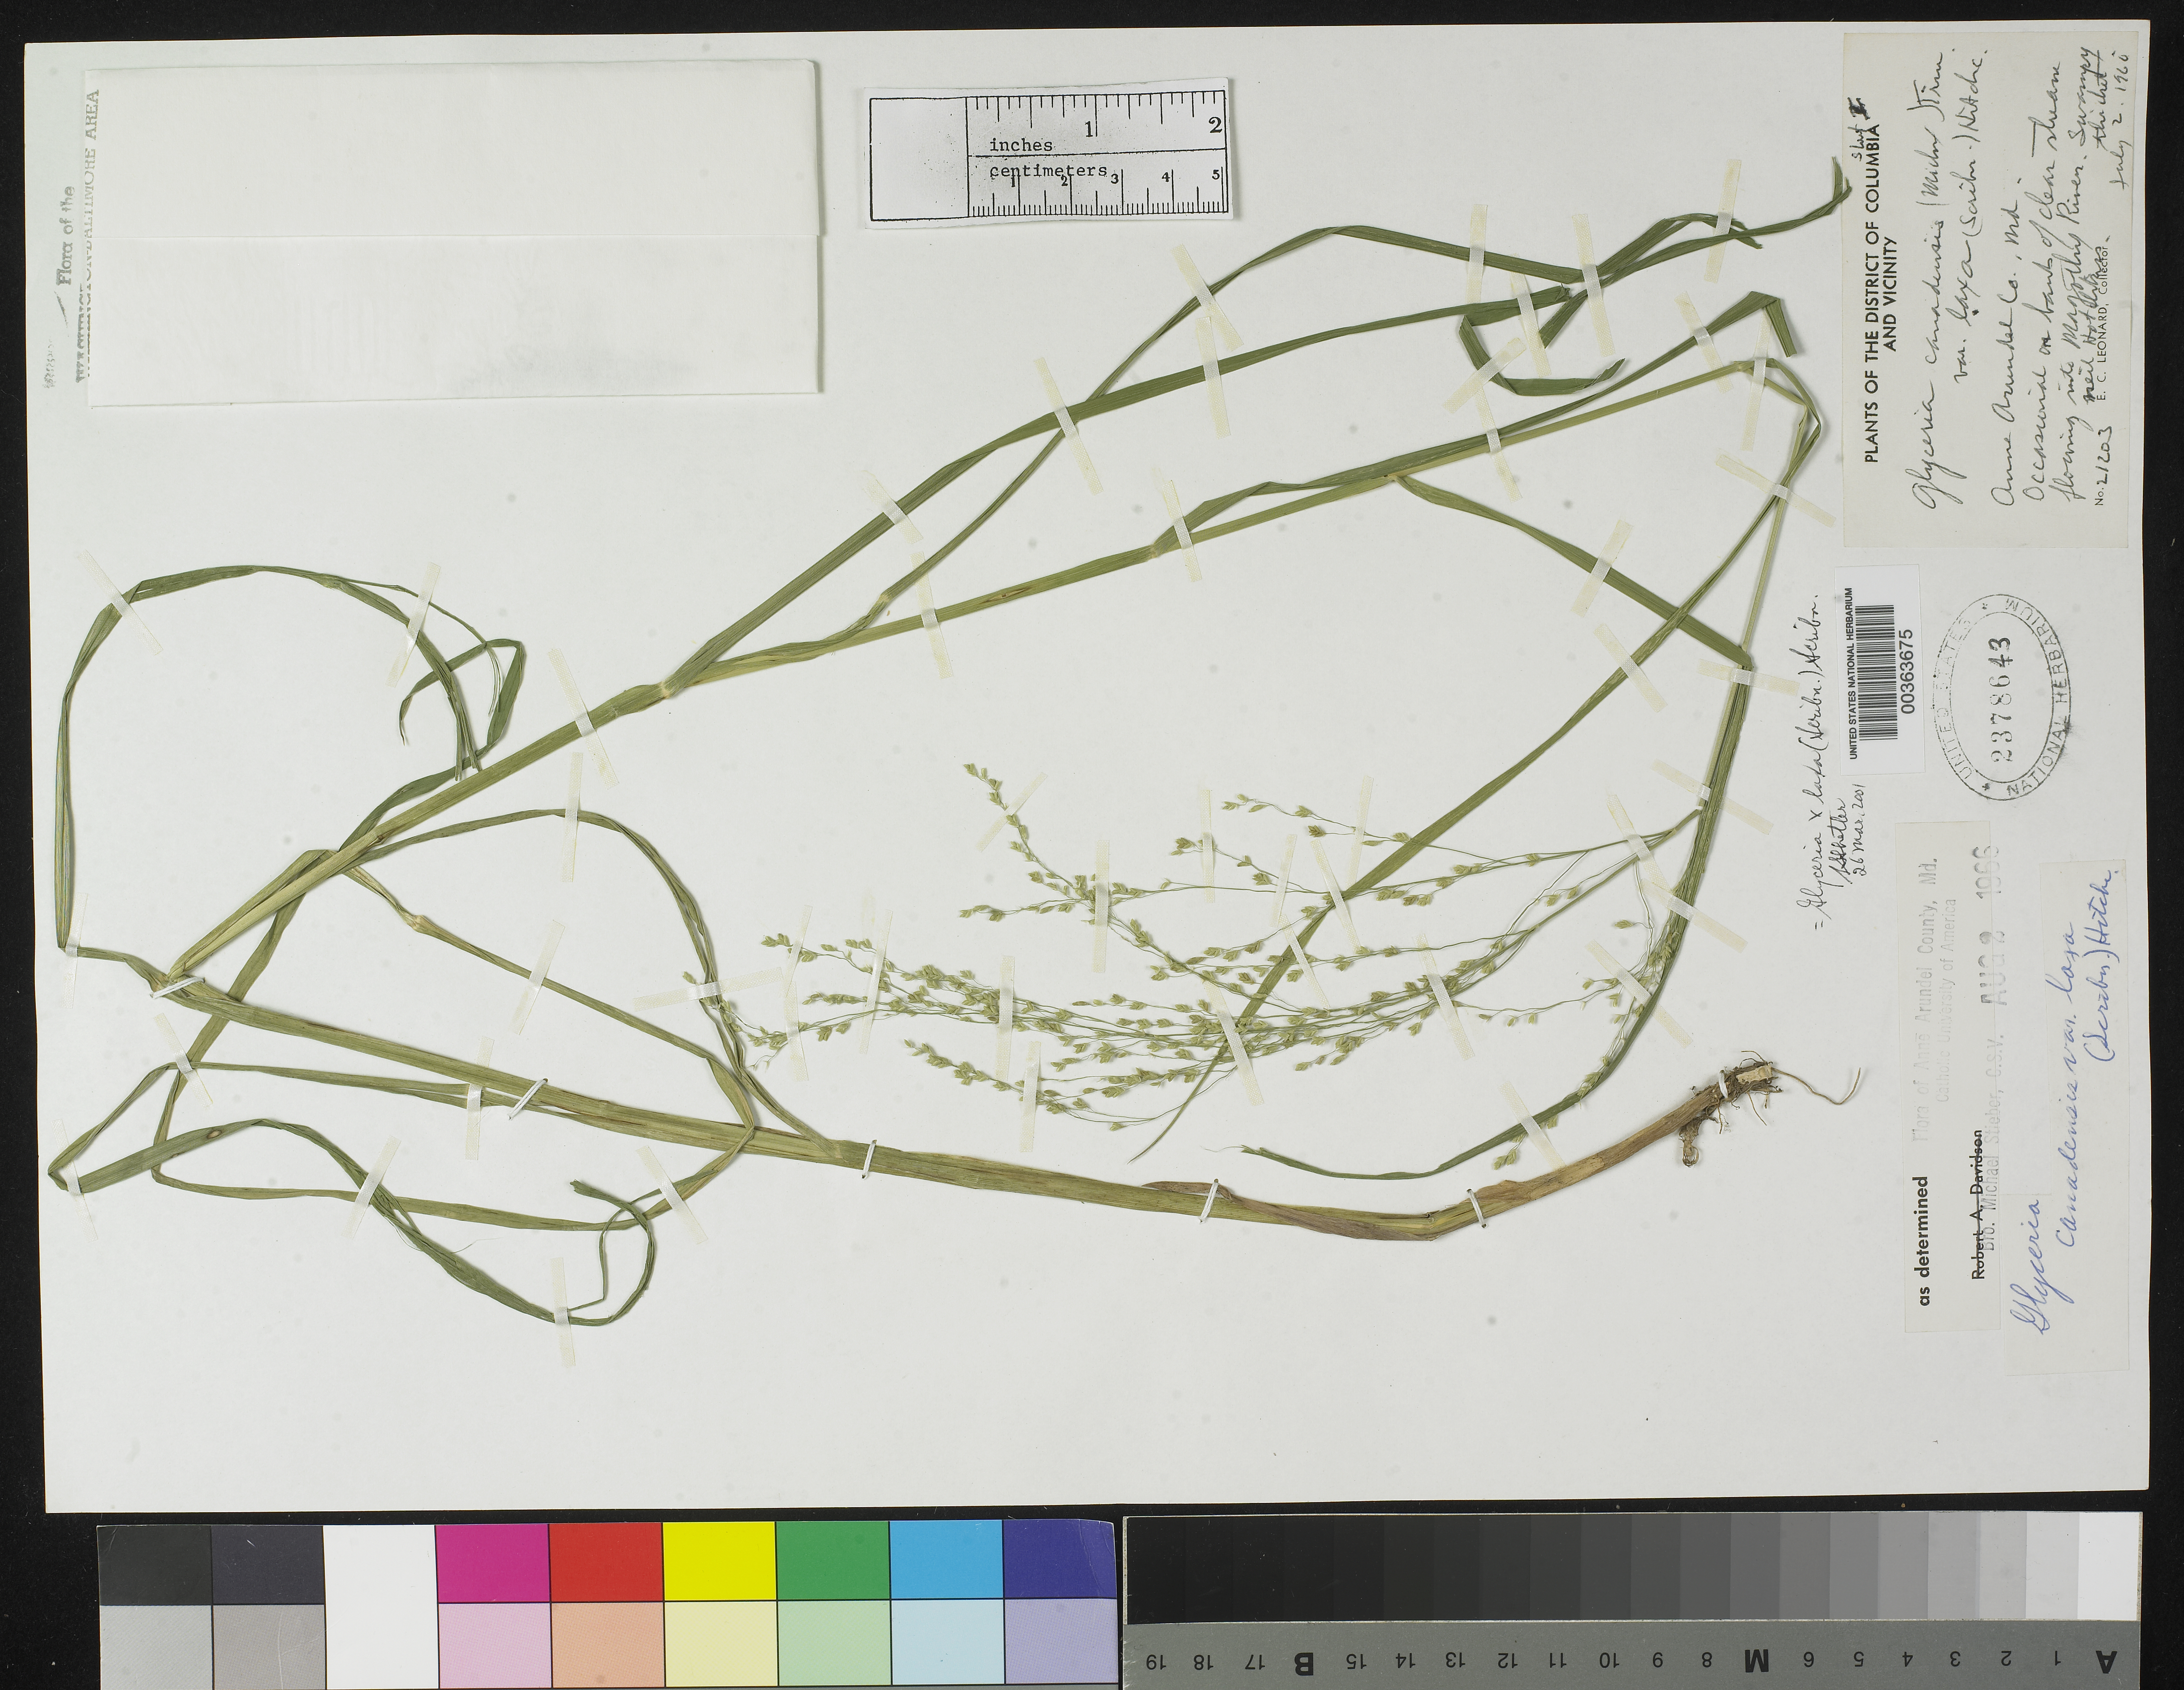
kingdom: Plantae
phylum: Tracheophyta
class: Liliopsida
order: Poales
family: Poaceae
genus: Glyceria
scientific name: Glyceria canadensis var. laxa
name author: (Scribn.) Hitchc.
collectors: E. C. Leonard & N. Hotchkiss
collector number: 21203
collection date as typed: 02 Jul 1960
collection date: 1960-07-02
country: United States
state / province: Maryland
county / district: Anne Arundel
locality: Magothy River Tributary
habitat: Swampy thicket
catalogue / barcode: US 2378643